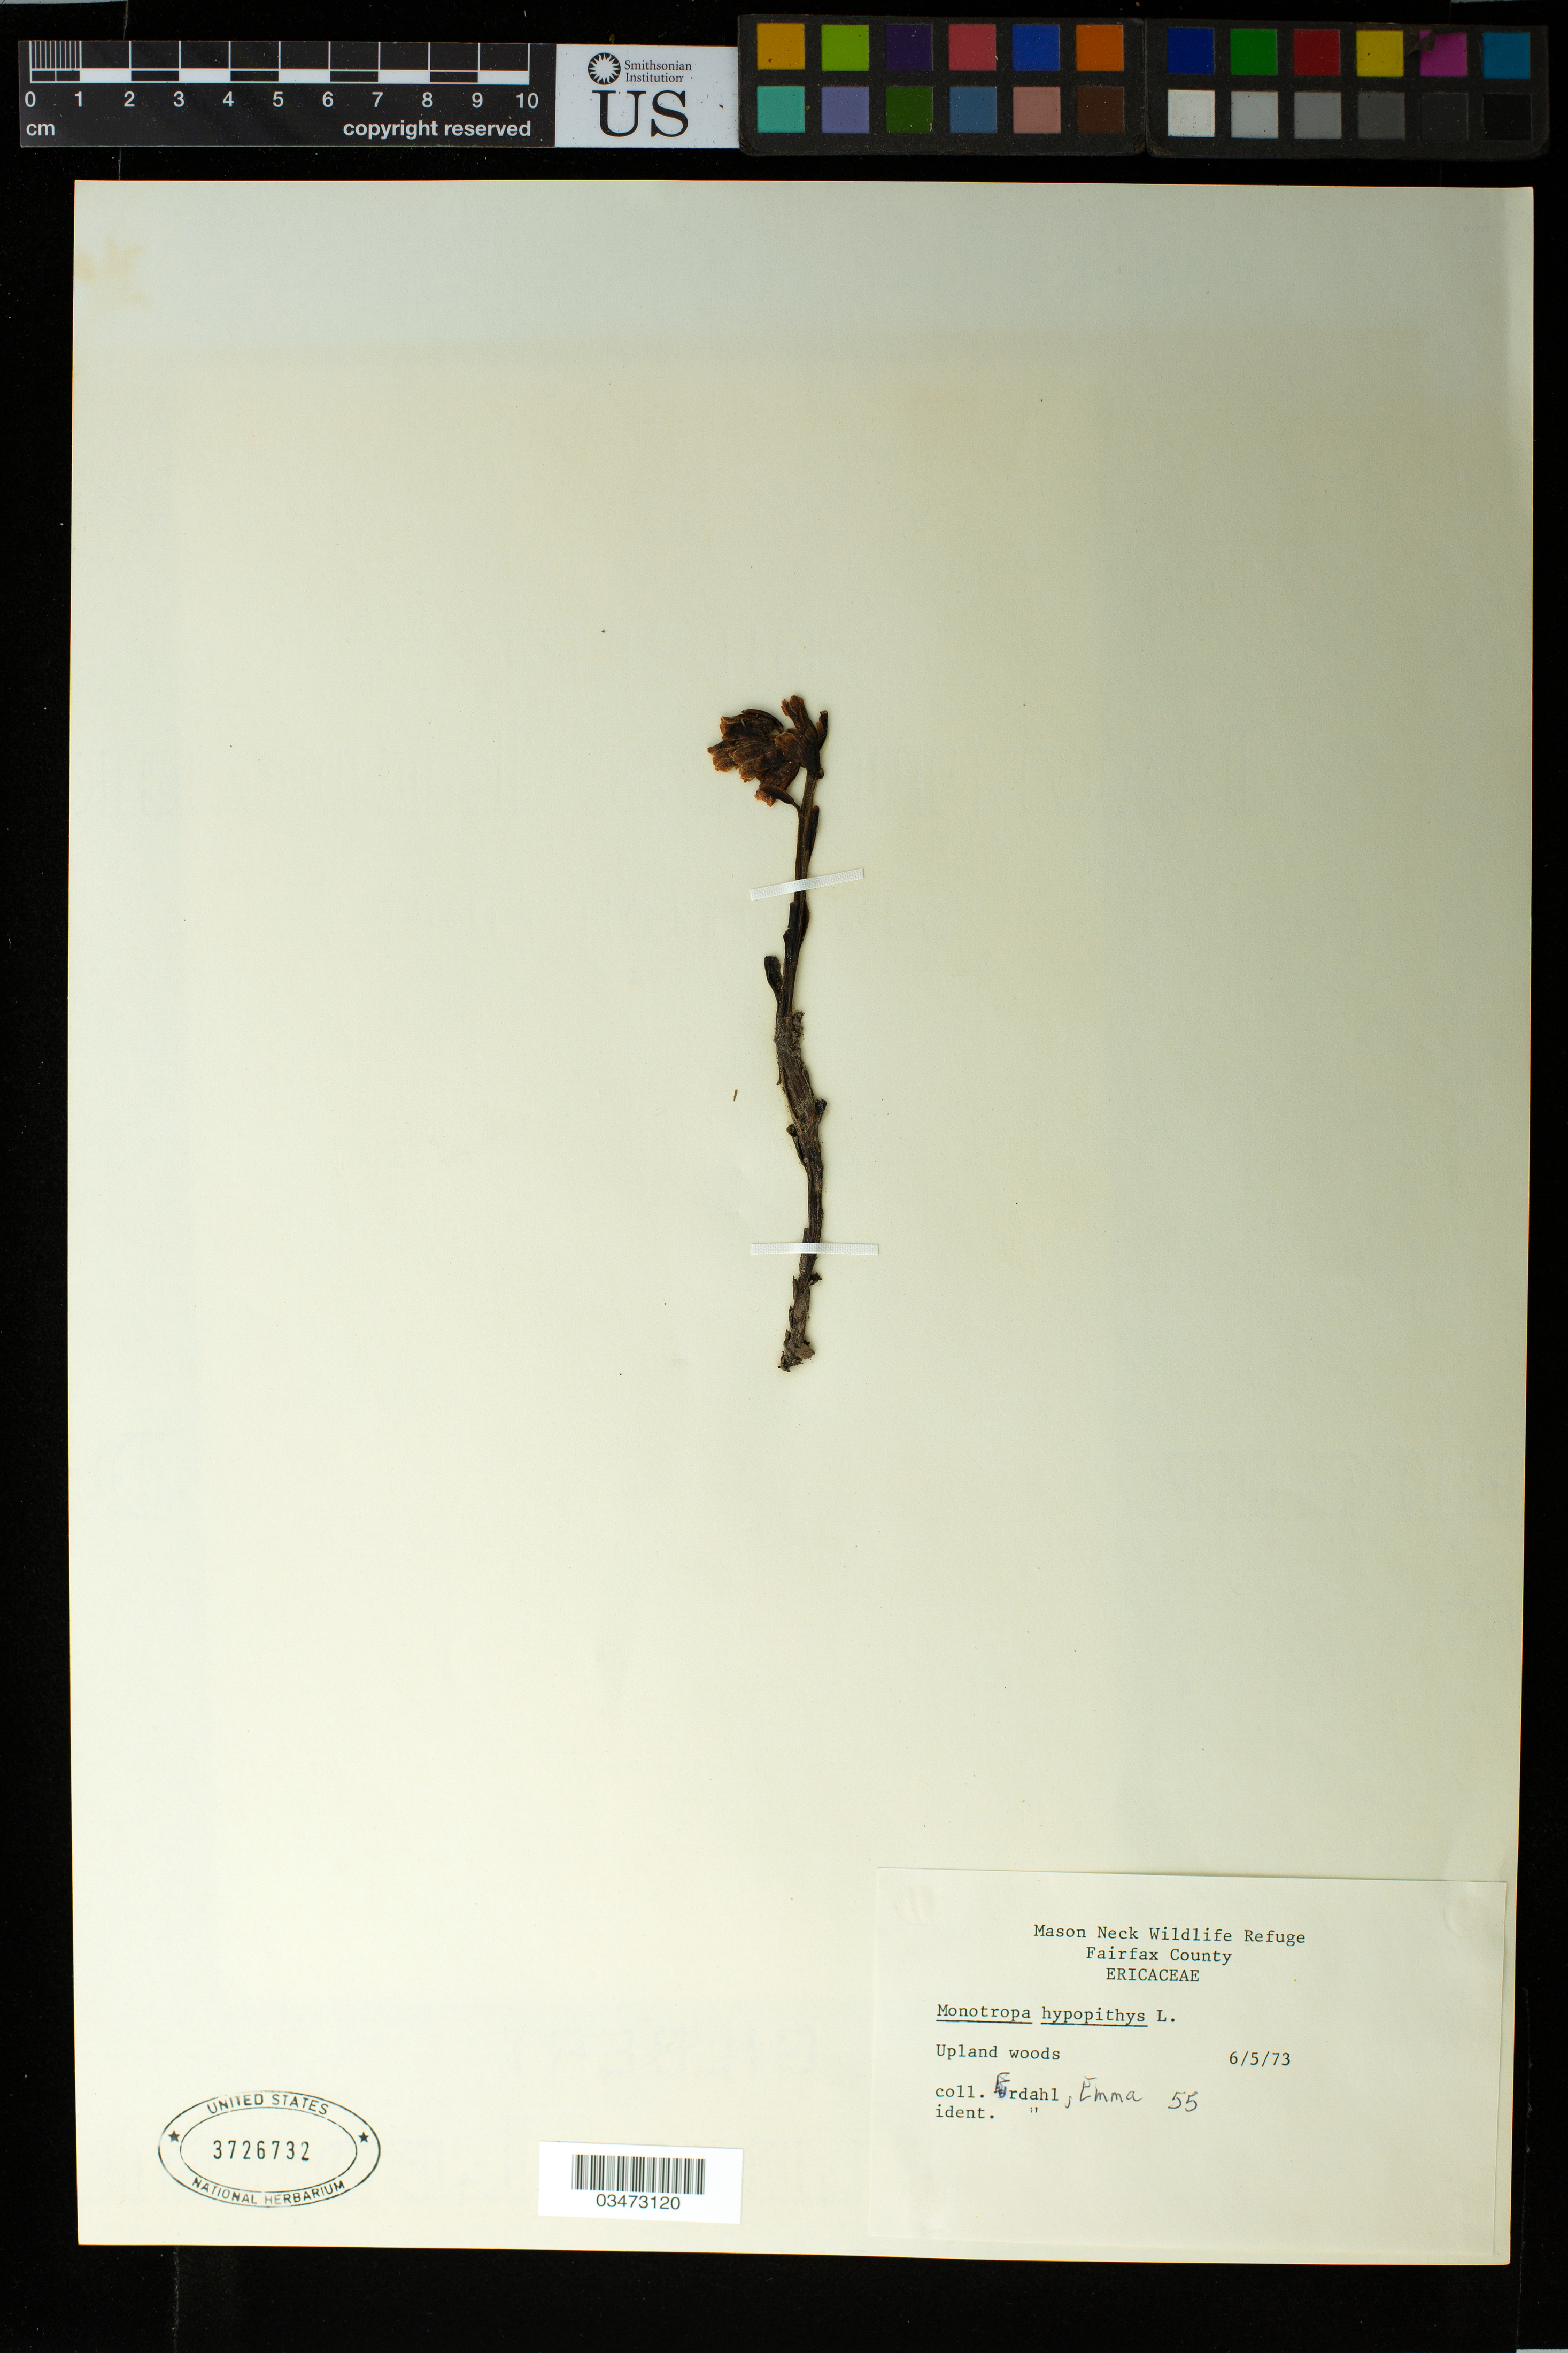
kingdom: Plantae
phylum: Tracheophyta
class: Magnoliopsida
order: Ericales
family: Ericaceae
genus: Monotropa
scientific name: Monotropa hypopitys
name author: L.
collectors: E. Erdahl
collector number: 55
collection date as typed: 5 Jun 1973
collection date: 1973-06-05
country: United States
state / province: Virginia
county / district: Fairfax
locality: Mason Neck Wildlife Refuge. Upland woods.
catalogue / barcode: US 3726732